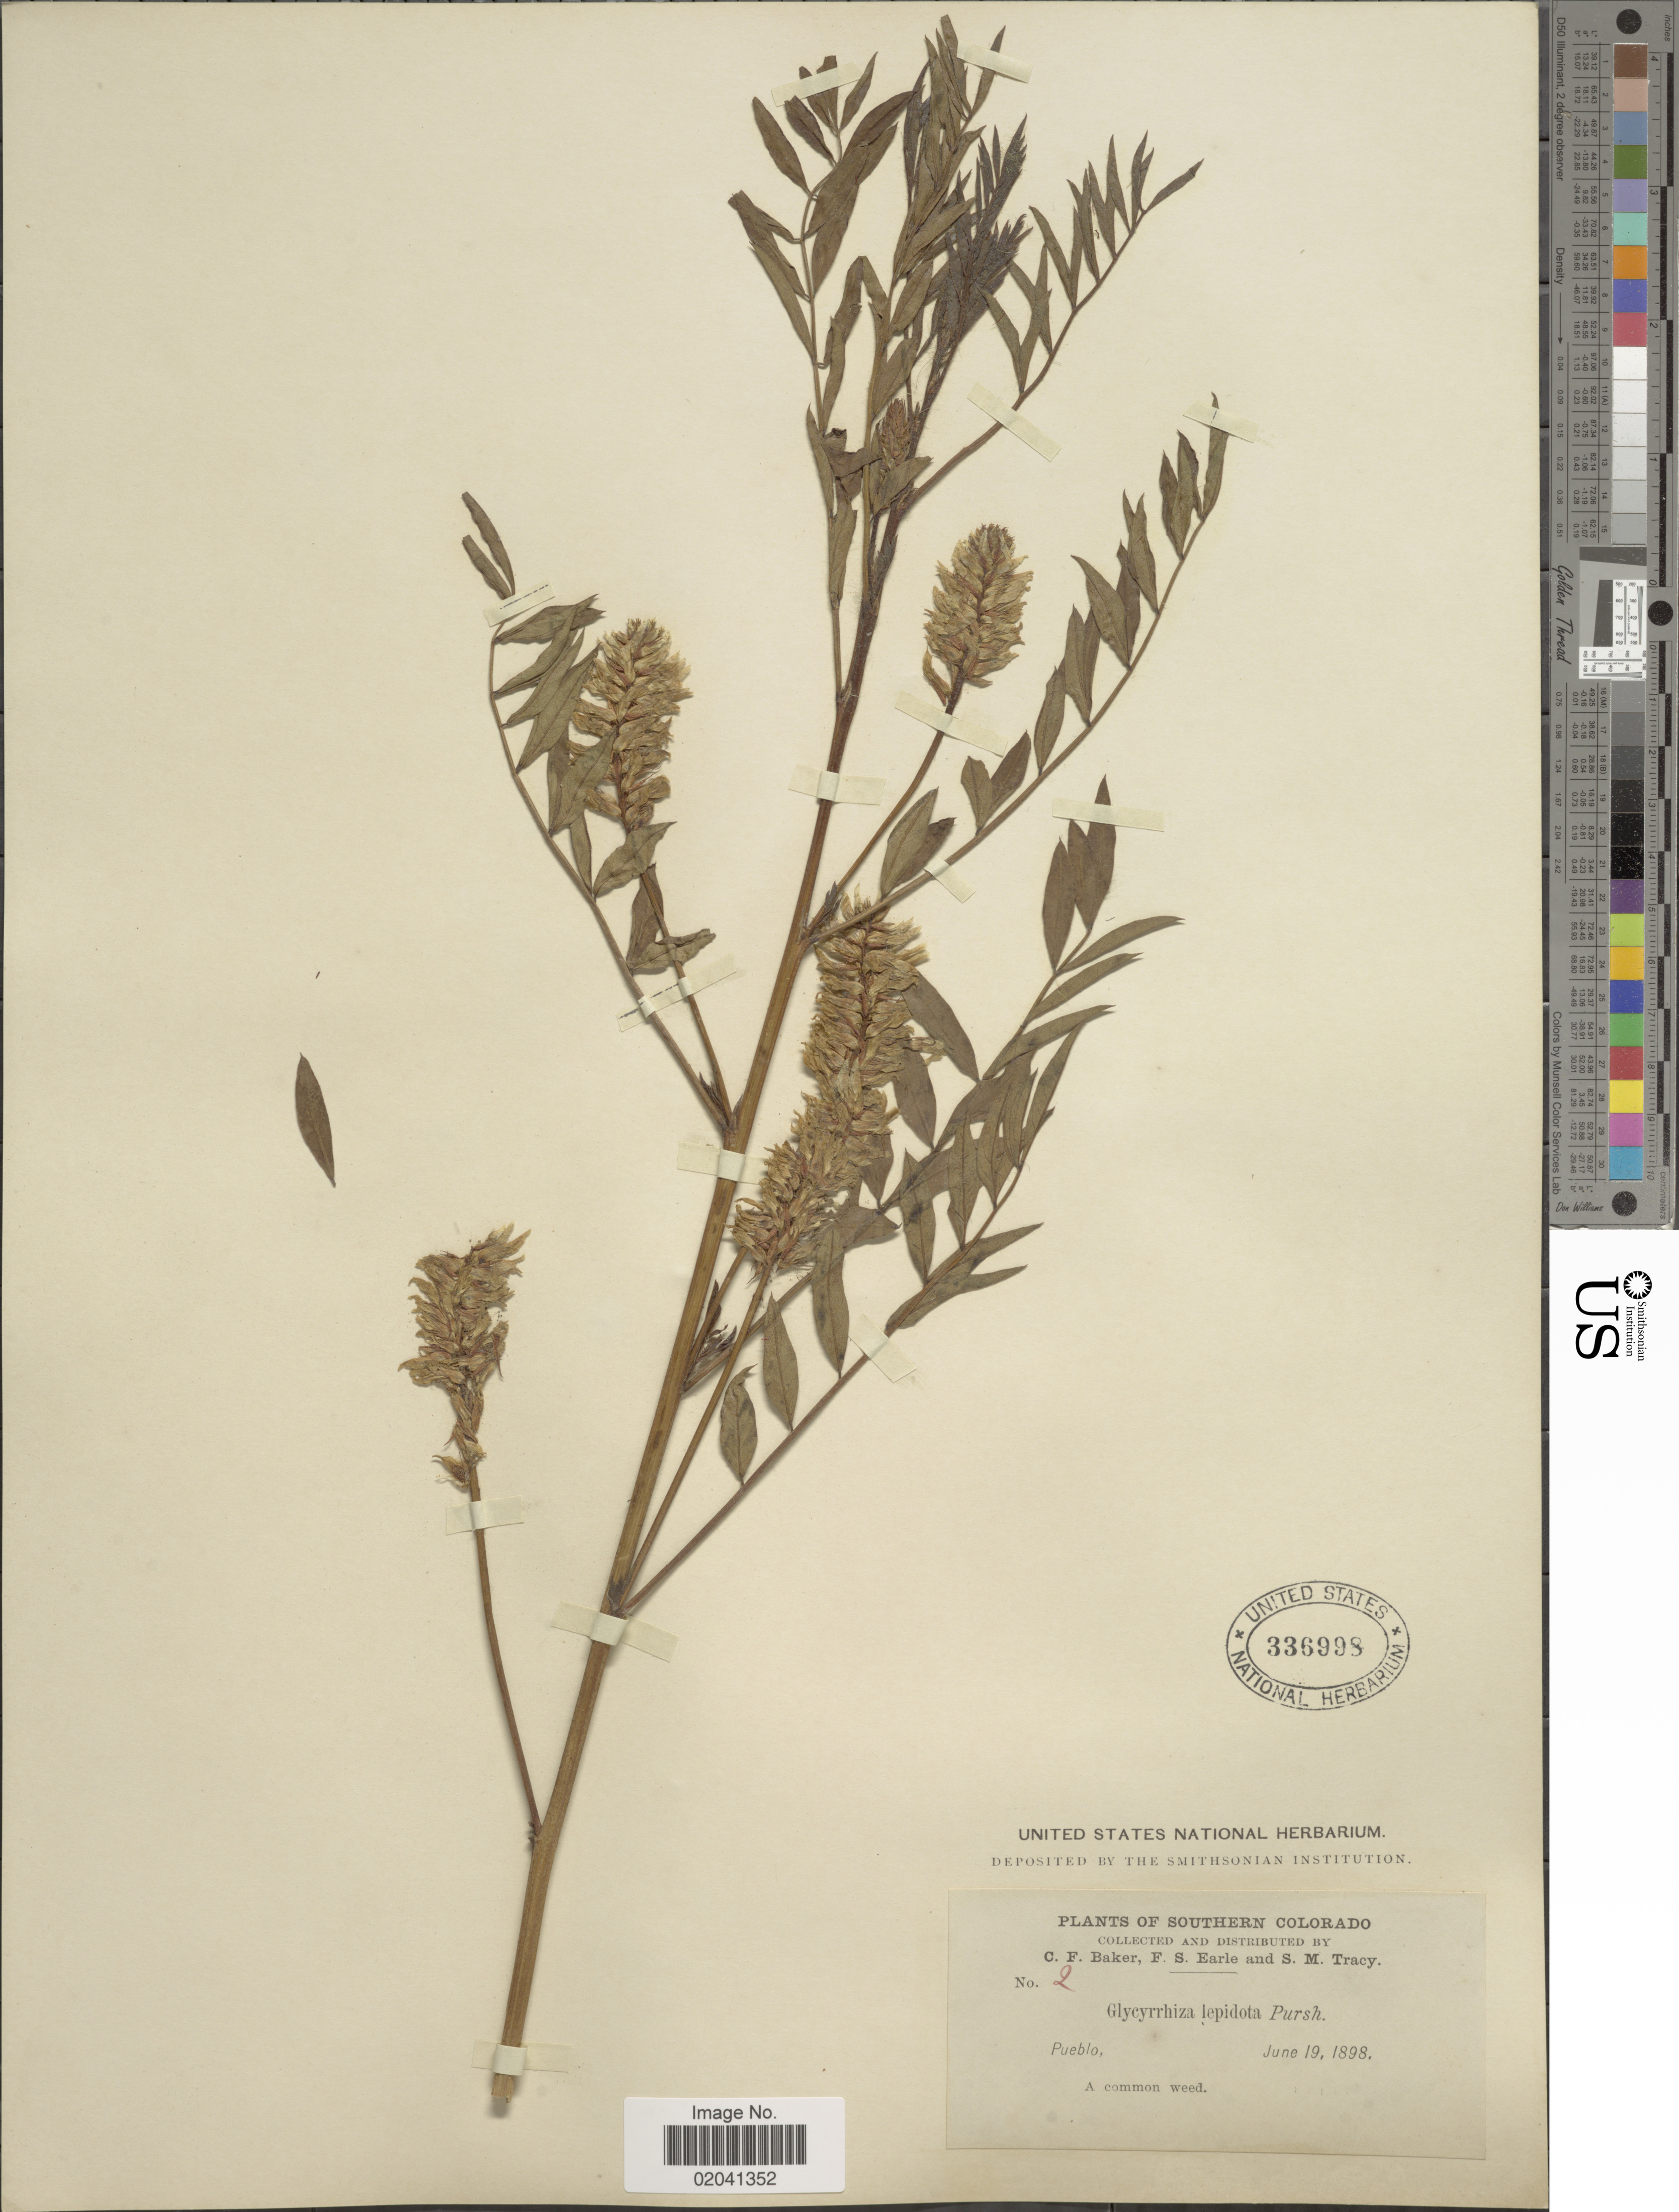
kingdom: Plantae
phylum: Tracheophyta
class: Magnoliopsida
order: Fabales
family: Fabaceae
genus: Glycyrrhiza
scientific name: Glycyrrhiza lepidota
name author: Pursh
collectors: C. F. Baker, F. S. Earle & S. M. Tracy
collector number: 2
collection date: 1898-06-19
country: United States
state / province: Colorado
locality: Southern Colorado. Pueblo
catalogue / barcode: US 336998